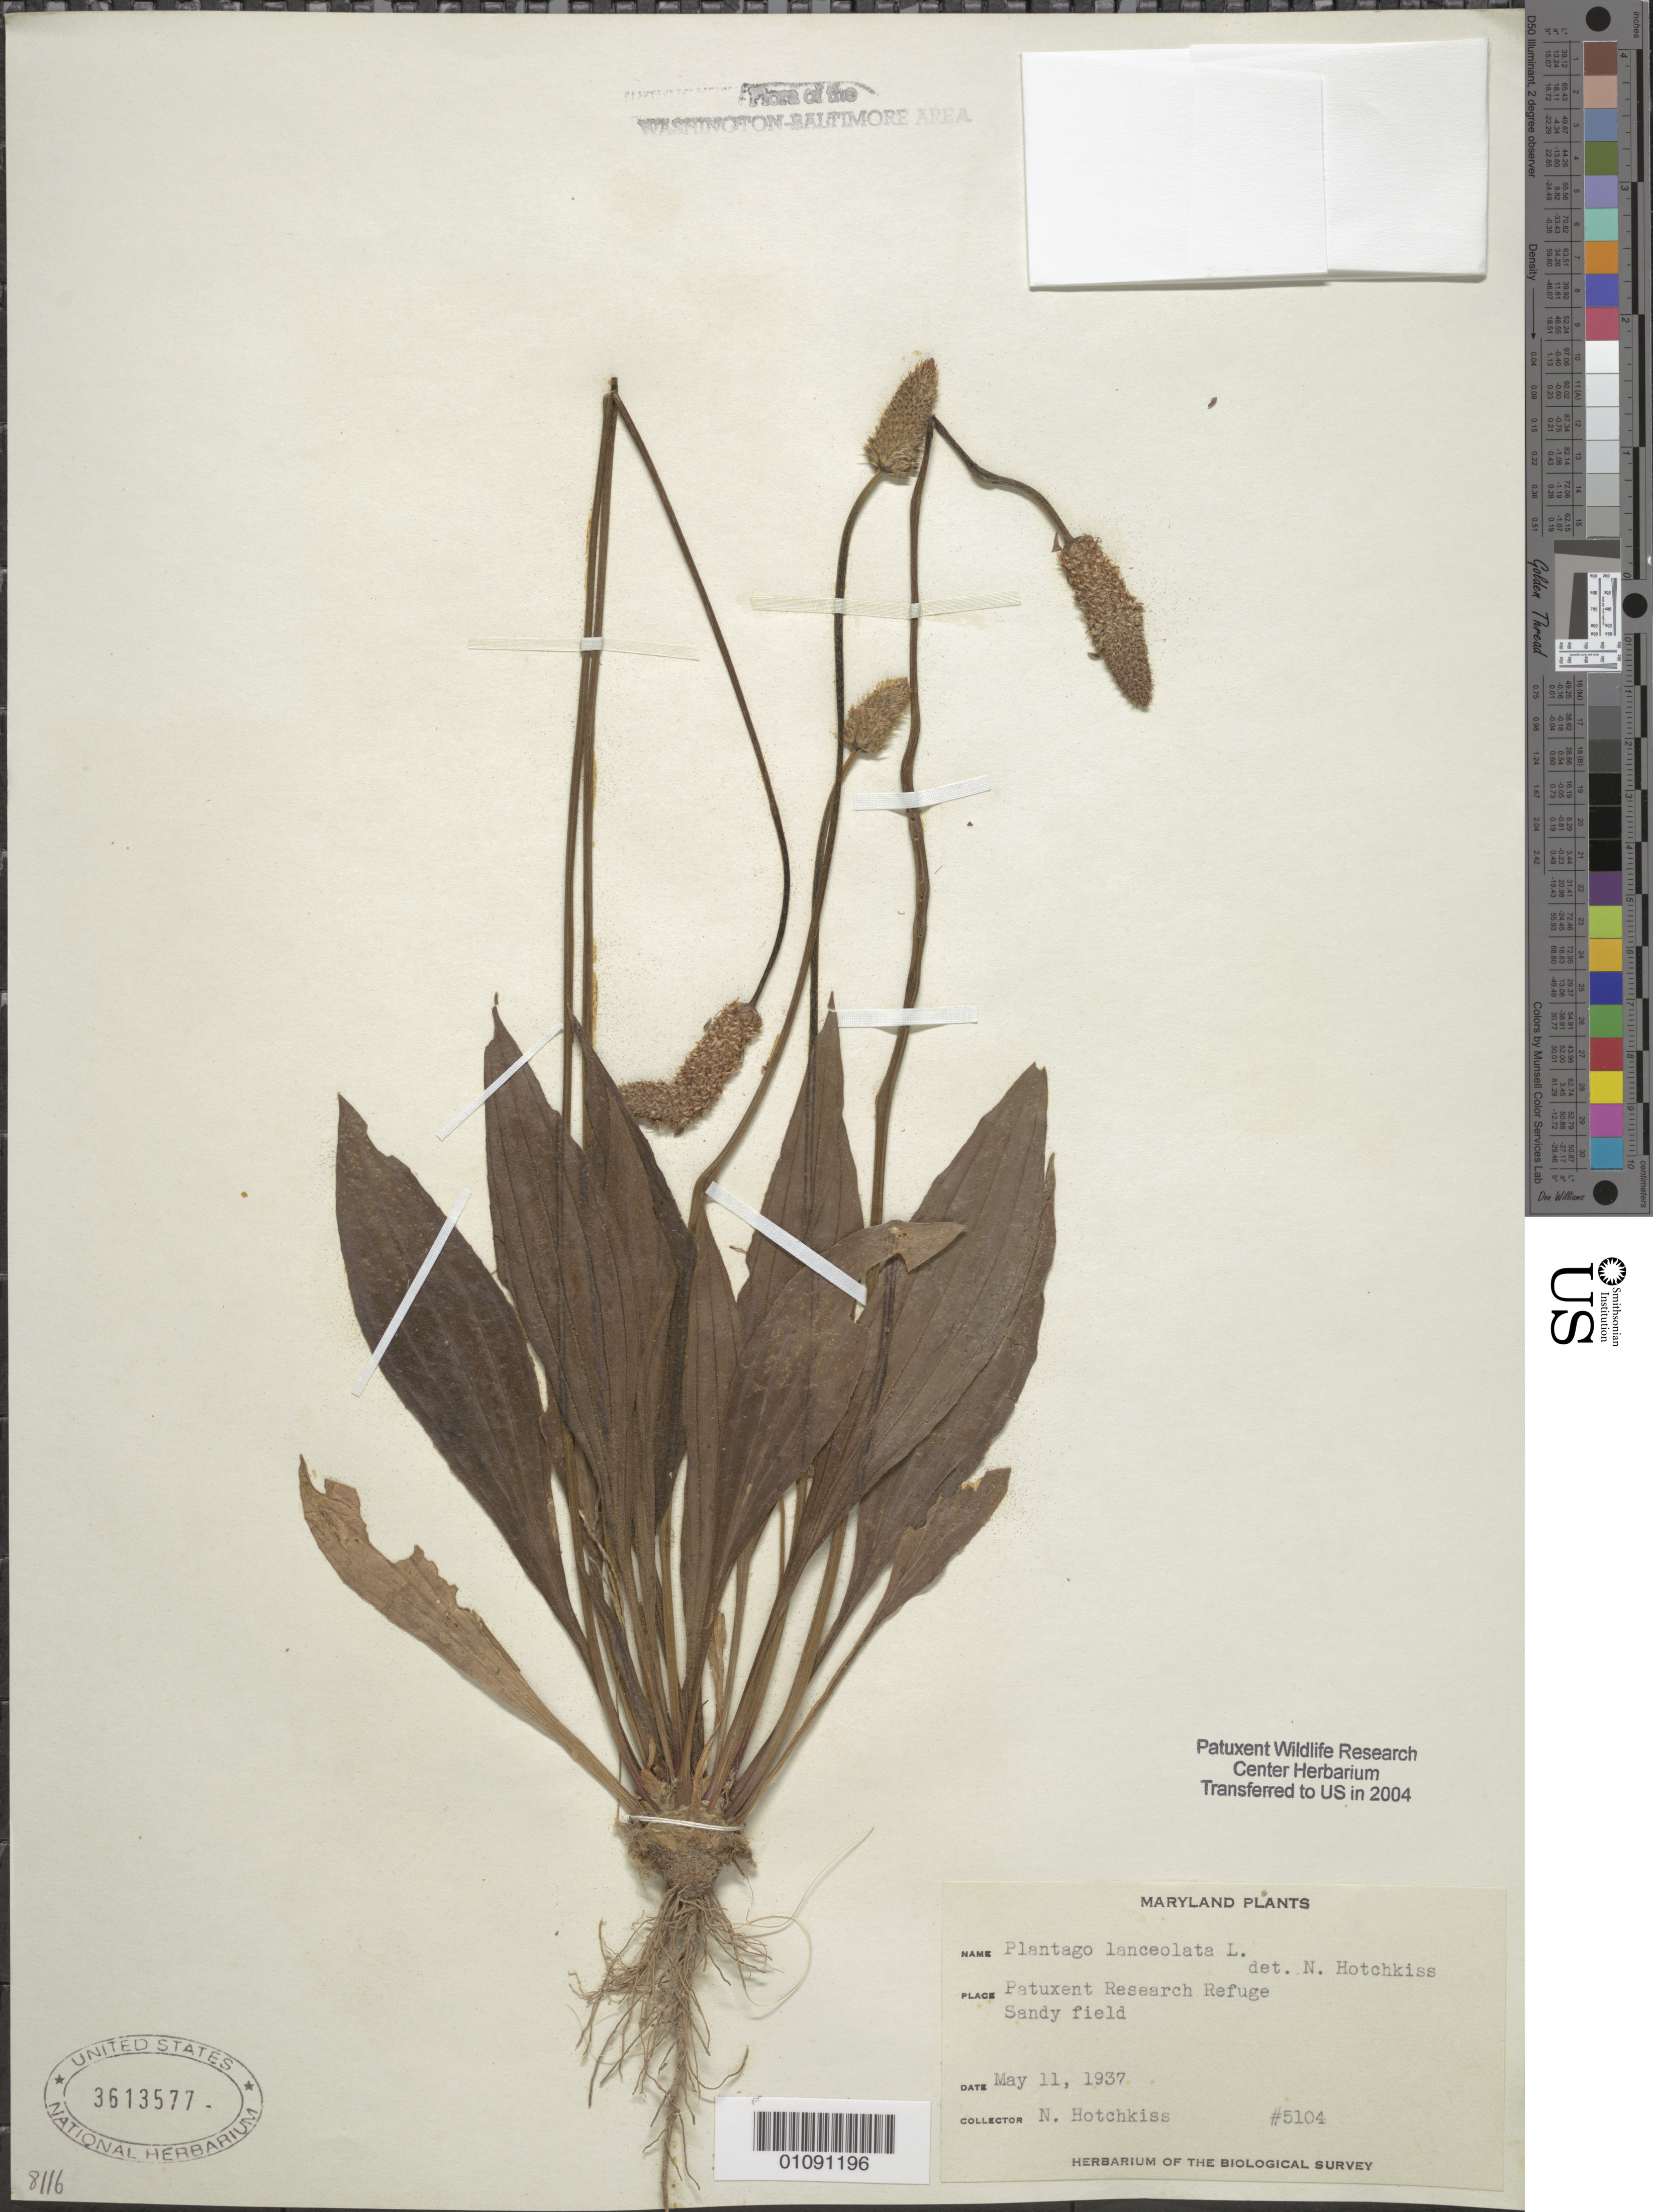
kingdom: Plantae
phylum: Tracheophyta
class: Magnoliopsida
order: Lamiales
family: Plantaginaceae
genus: Plantago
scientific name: Plantago lanceolata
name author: L.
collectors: N. Hotchkiss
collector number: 5104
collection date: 1937-05-11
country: United States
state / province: Maryland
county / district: Prince George's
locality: Patuxent Wildlife Refuge.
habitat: Sandy field.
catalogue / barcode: US 3613577